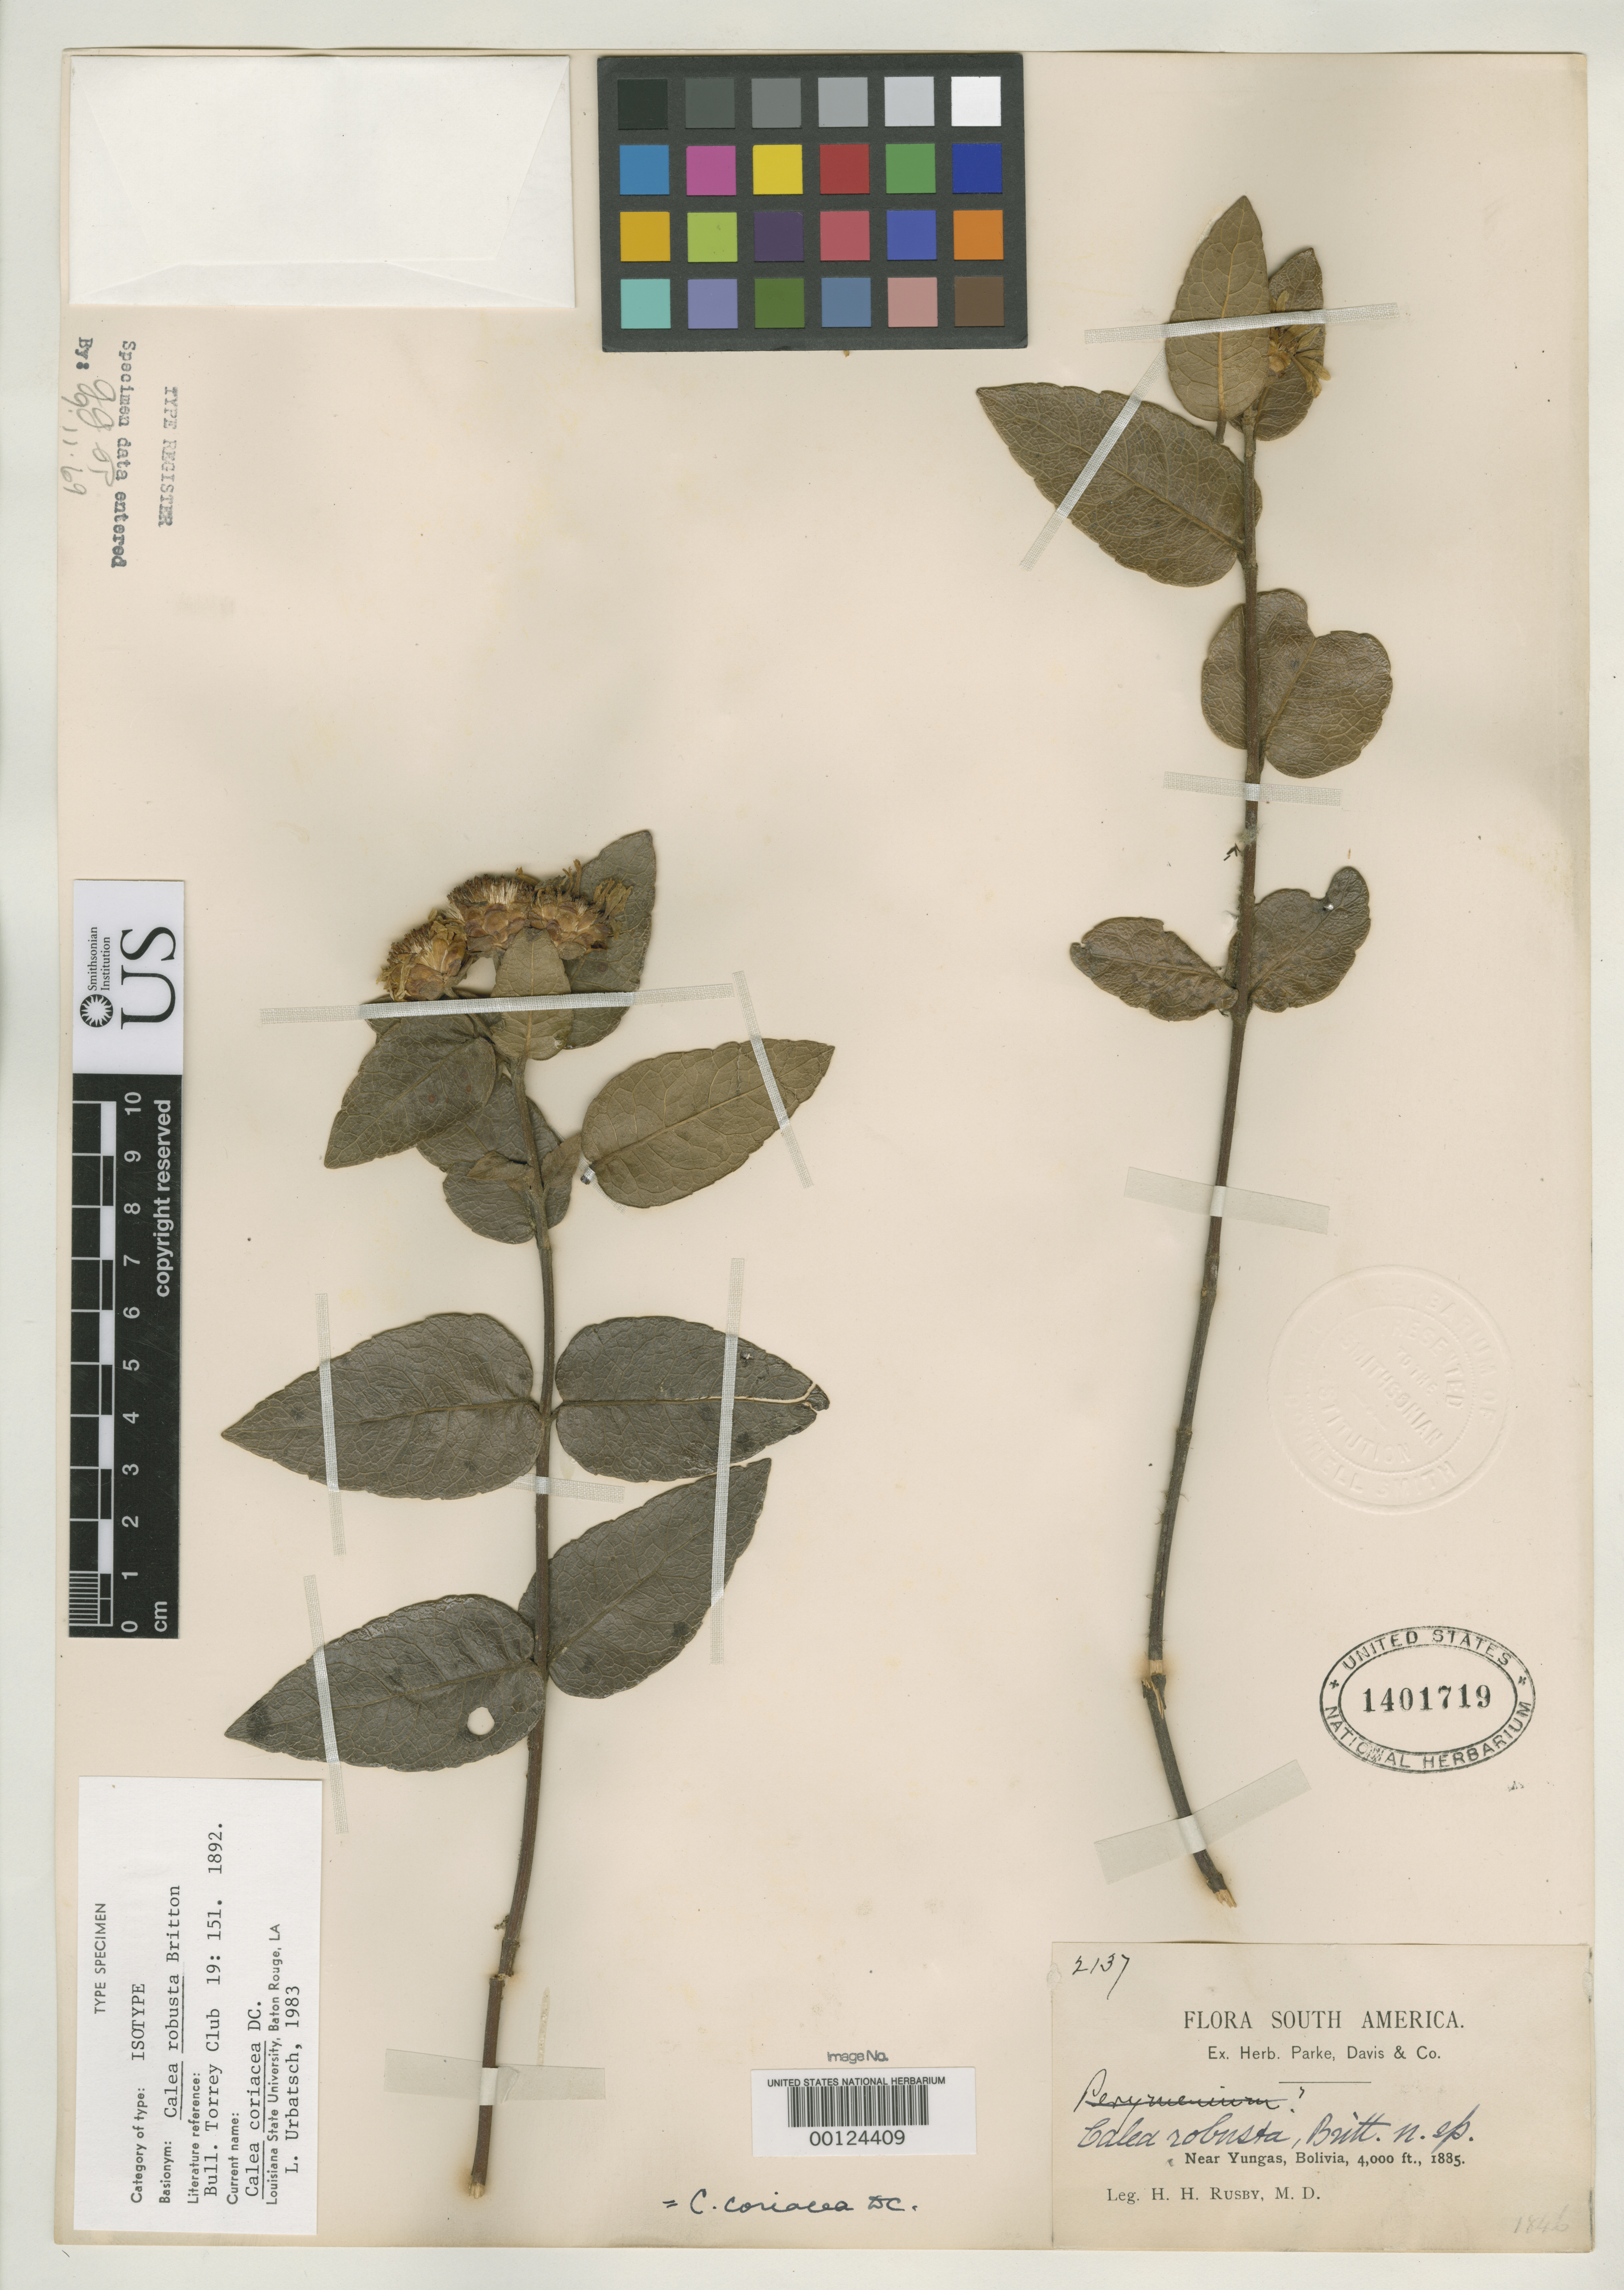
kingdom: Plantae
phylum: Tracheophyta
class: Magnoliopsida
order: Asterales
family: Asteraceae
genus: Calea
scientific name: Calea robusta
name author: Britton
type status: Isotype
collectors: H. H. Rusby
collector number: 2137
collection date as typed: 1885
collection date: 1885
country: Bolivia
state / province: La Paz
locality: Yungas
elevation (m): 1219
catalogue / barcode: US 1401719